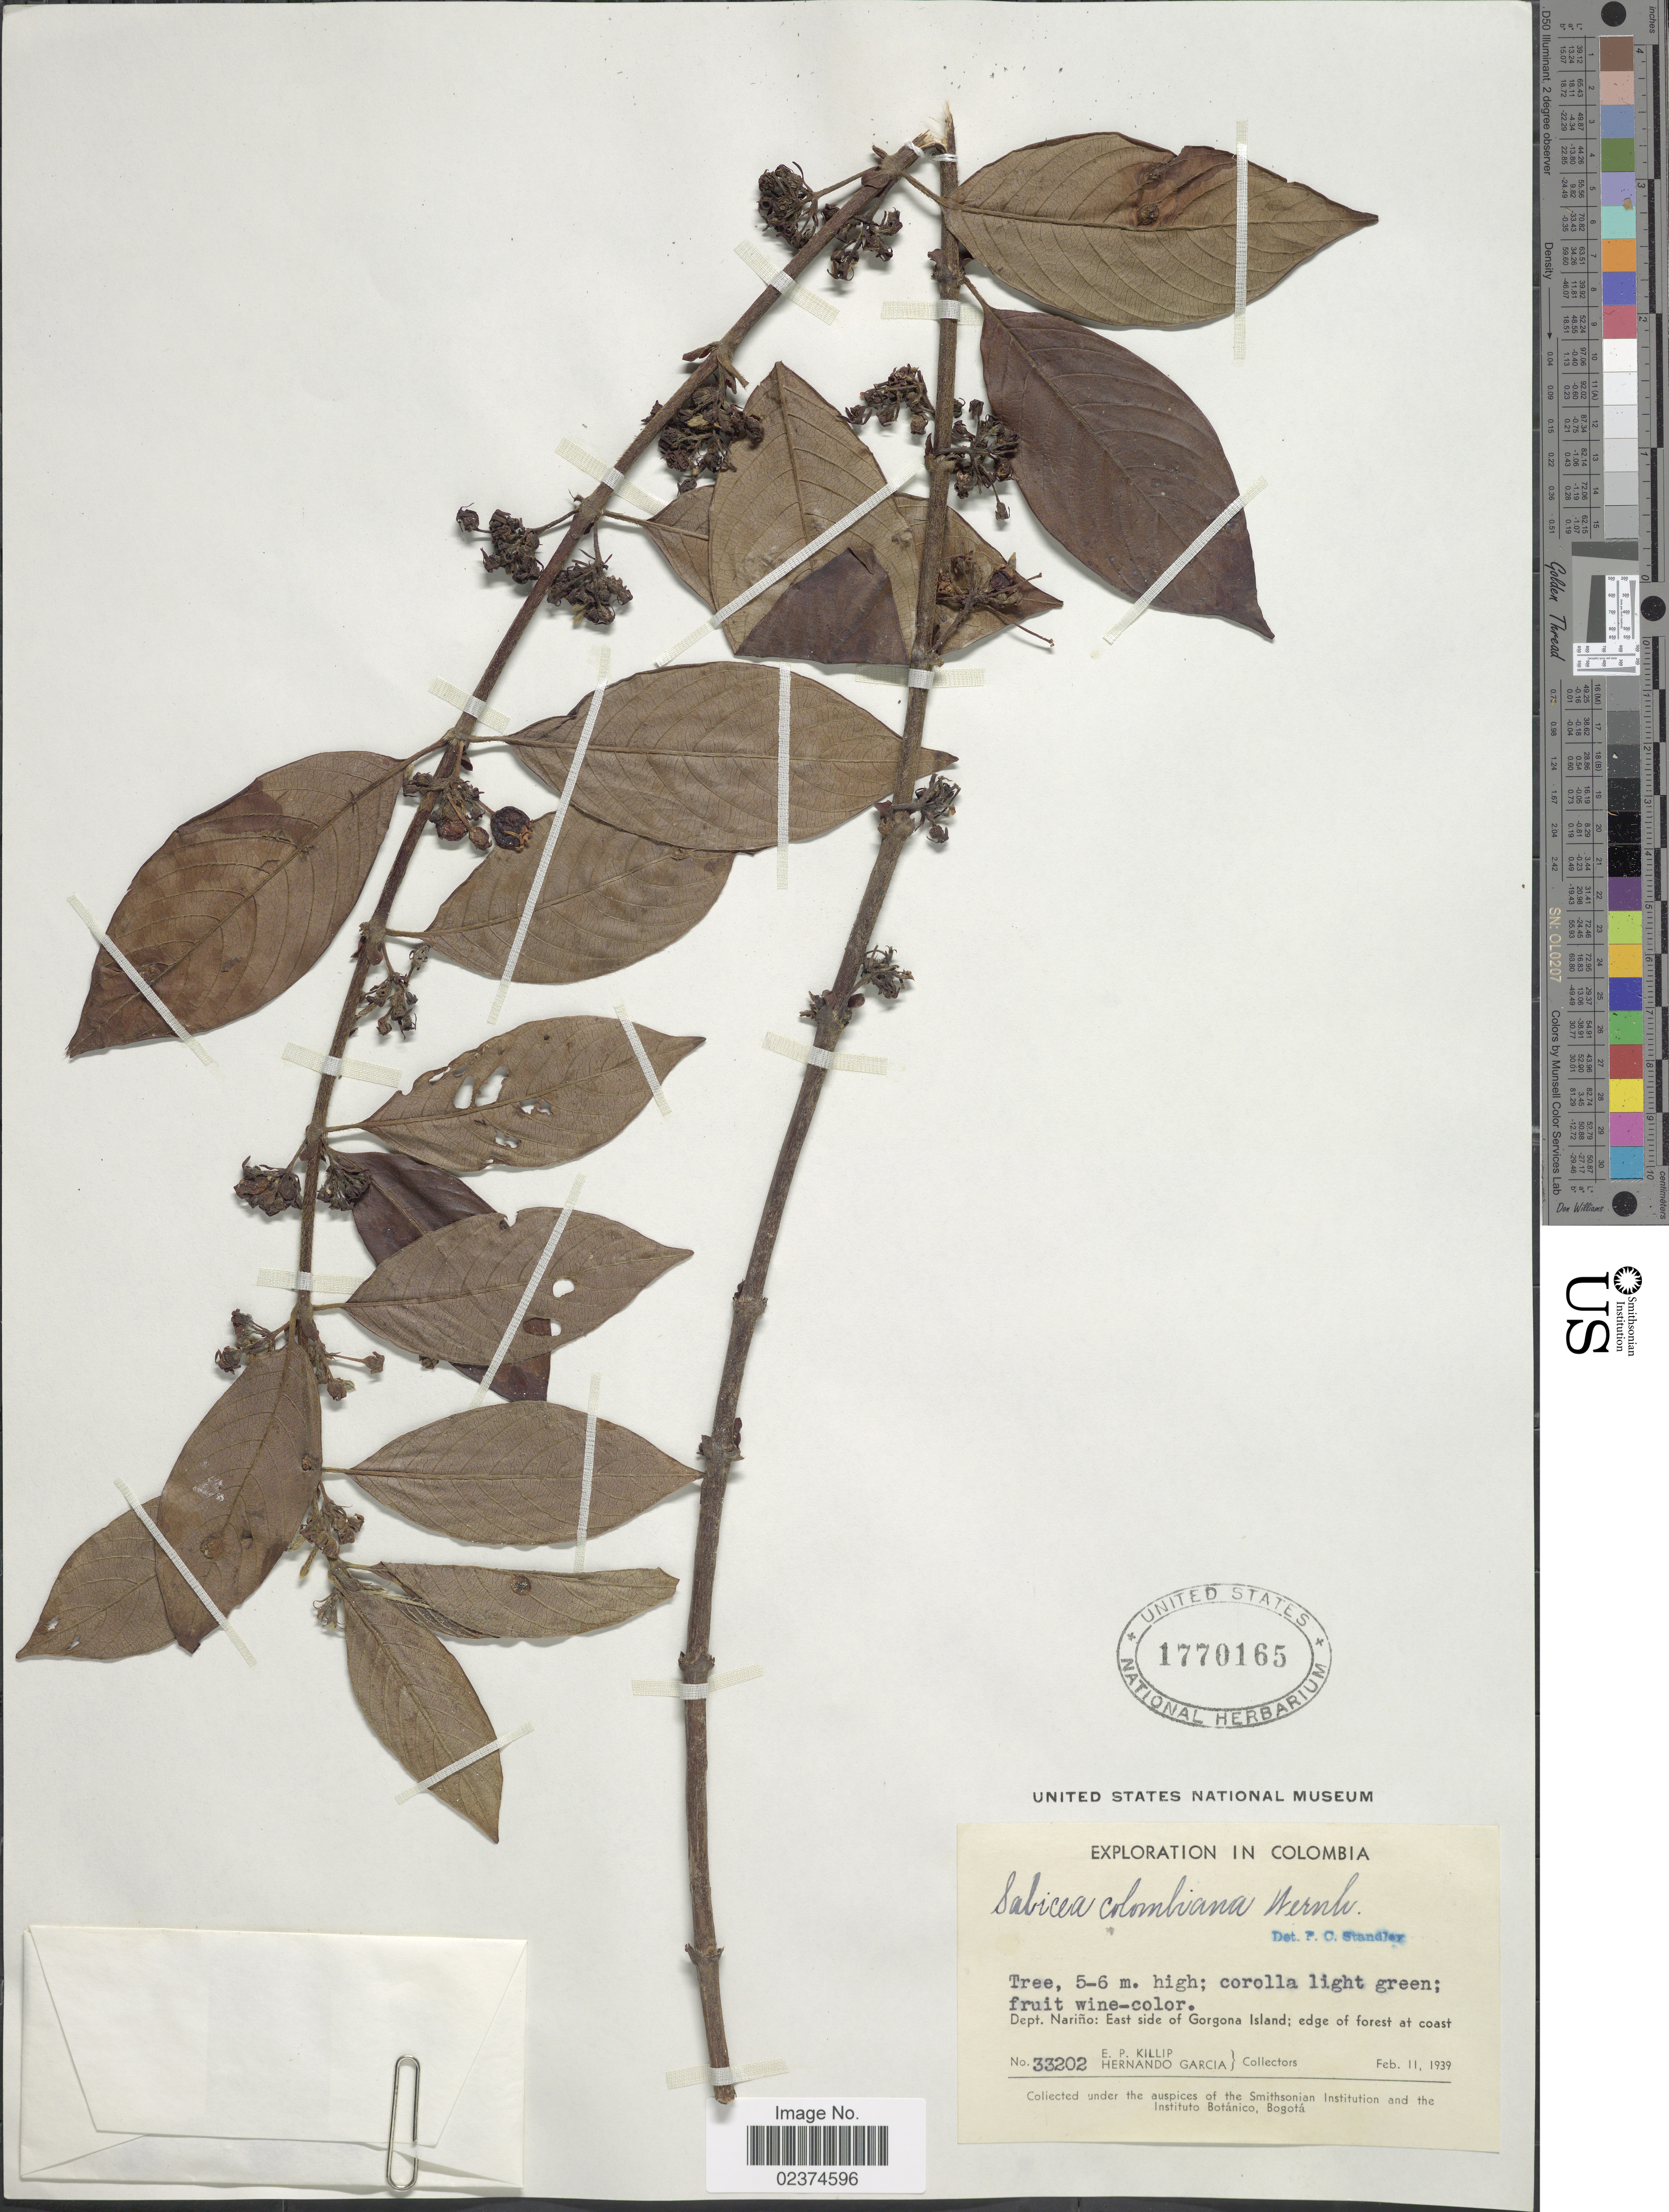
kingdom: Plantae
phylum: Tracheophyta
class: Magnoliopsida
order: Gentianales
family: Rubiaceae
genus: Sabicea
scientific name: Sabicea colombiana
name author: Wernham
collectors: E. P. Killip & H. Garcia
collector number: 33202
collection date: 1939-02-11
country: Colombia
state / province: Nariño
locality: East side of Gorgona Island; edge of forest at coast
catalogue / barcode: US 1770165